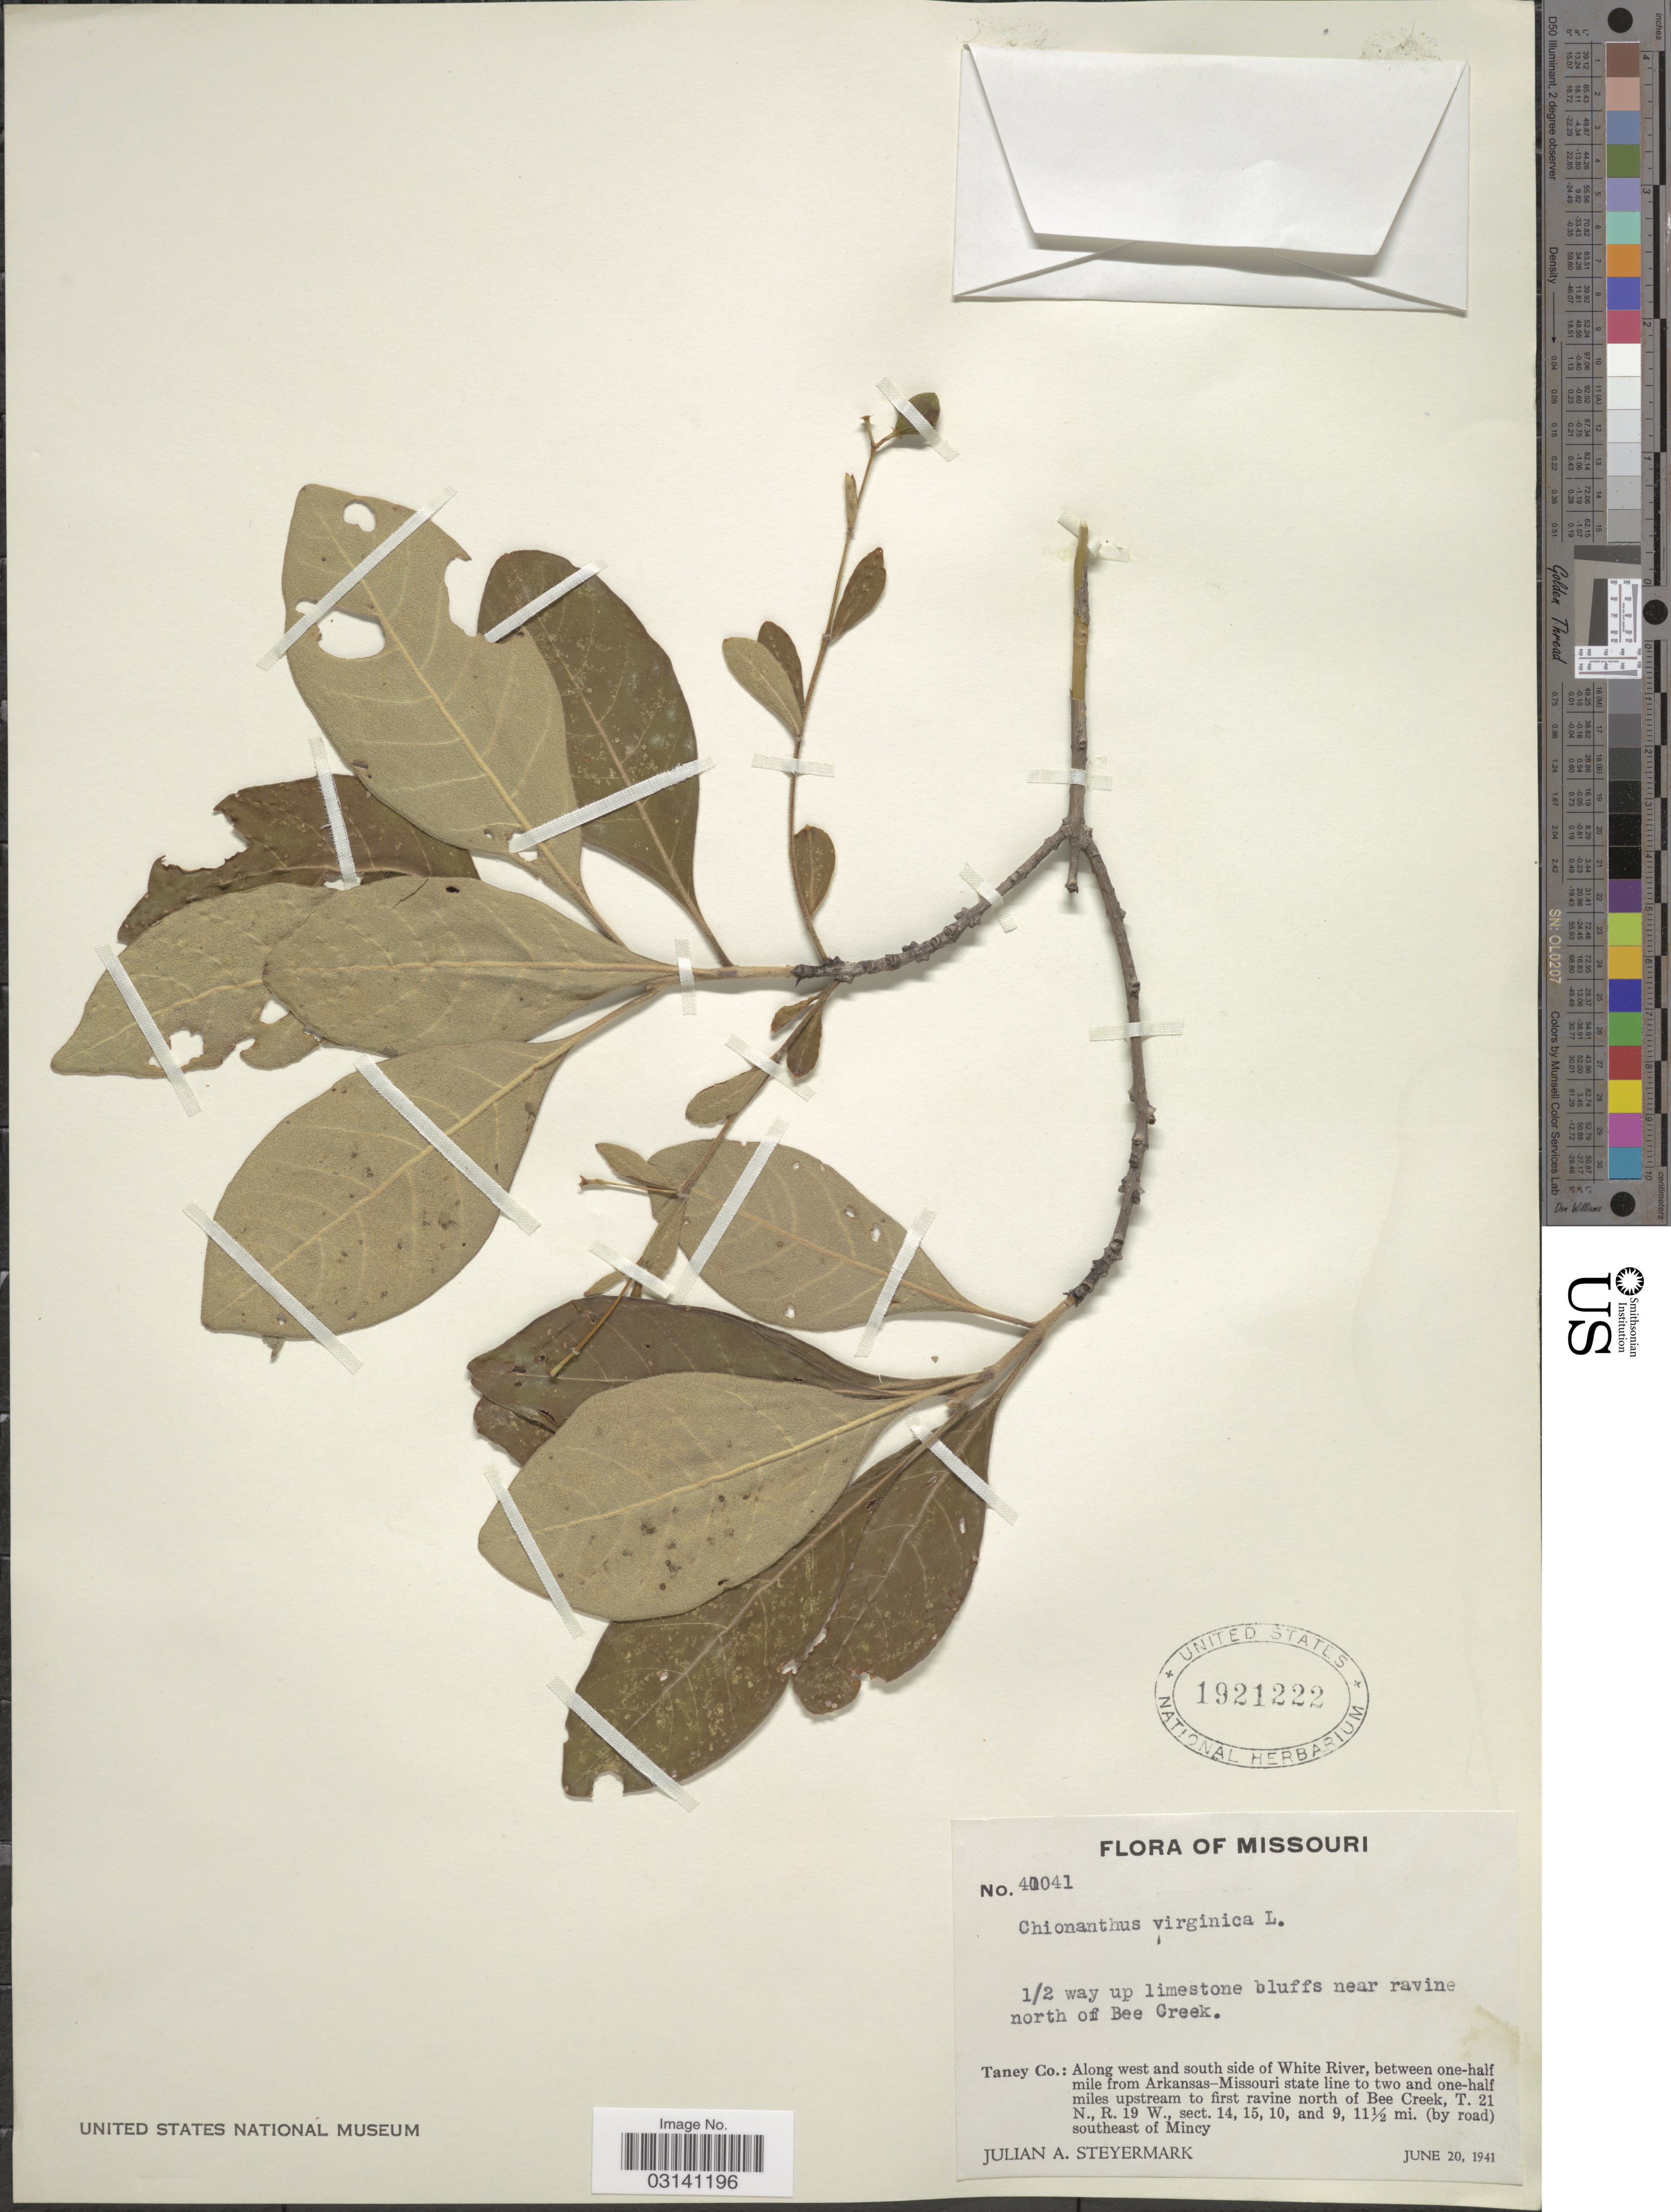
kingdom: Plantae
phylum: Tracheophyta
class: Magnoliopsida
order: Lamiales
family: Oleaceae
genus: Chionanthus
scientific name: Chionanthus virginicus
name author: L.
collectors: J. Steyermark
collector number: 41041*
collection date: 1941-06-20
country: United States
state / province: Missouri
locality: ½ way up limestone bluffs near ravine north of Bee Creek. Taney Co.: Along west and south side of White River, between one-half mile from Arkansas-Missouri state line to two and one-half miles upstream to first ravine north of Bee Creek, T. 21 N., R. 19 W., sect. 14, 15, 10, and 9, 11½ mi. (by road) southeast of Mincy.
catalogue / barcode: US 1921222